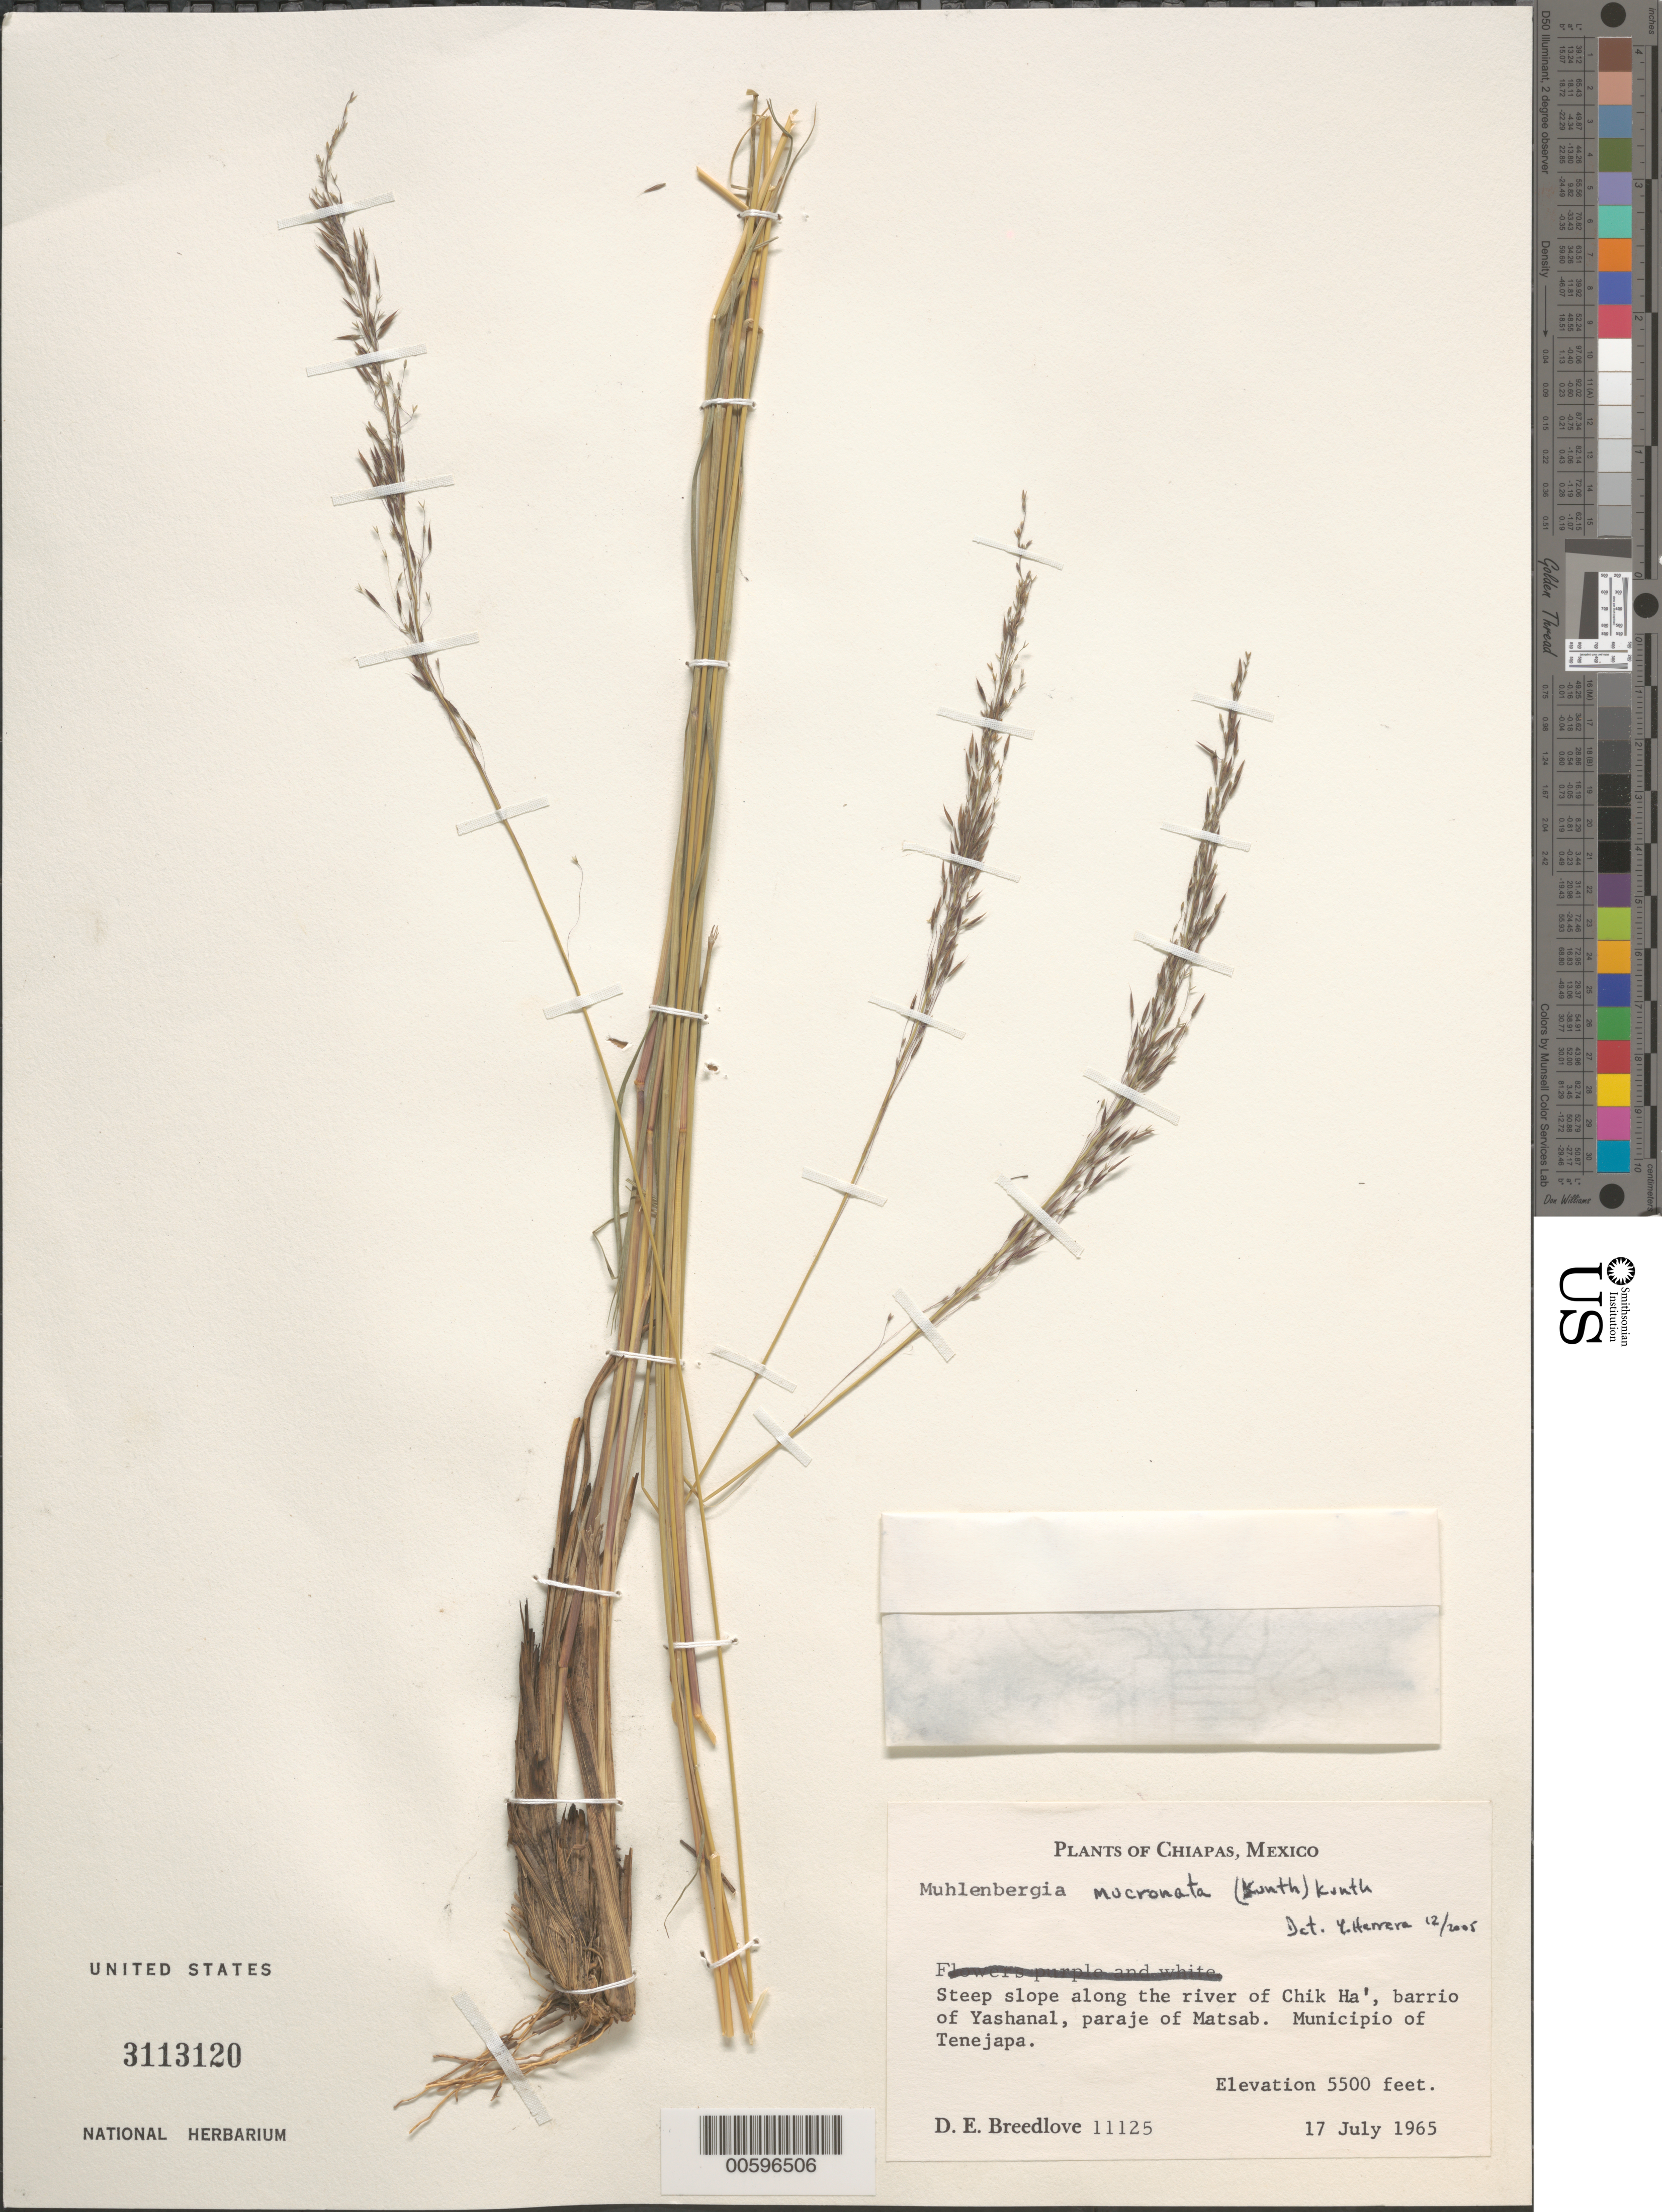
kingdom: Plantae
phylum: Tracheophyta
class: Liliopsida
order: Poales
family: Poaceae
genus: Muhlenbergia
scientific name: Muhlenbergia sp.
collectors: D. E. Breedlove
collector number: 11125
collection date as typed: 17 Jul 1965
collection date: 1965-07-17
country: Mexico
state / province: Chiapas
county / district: Tenejapa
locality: Along the river of Chik Ha', barrio of Yashanal, paraje of Matsab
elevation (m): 1676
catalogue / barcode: US 3113120